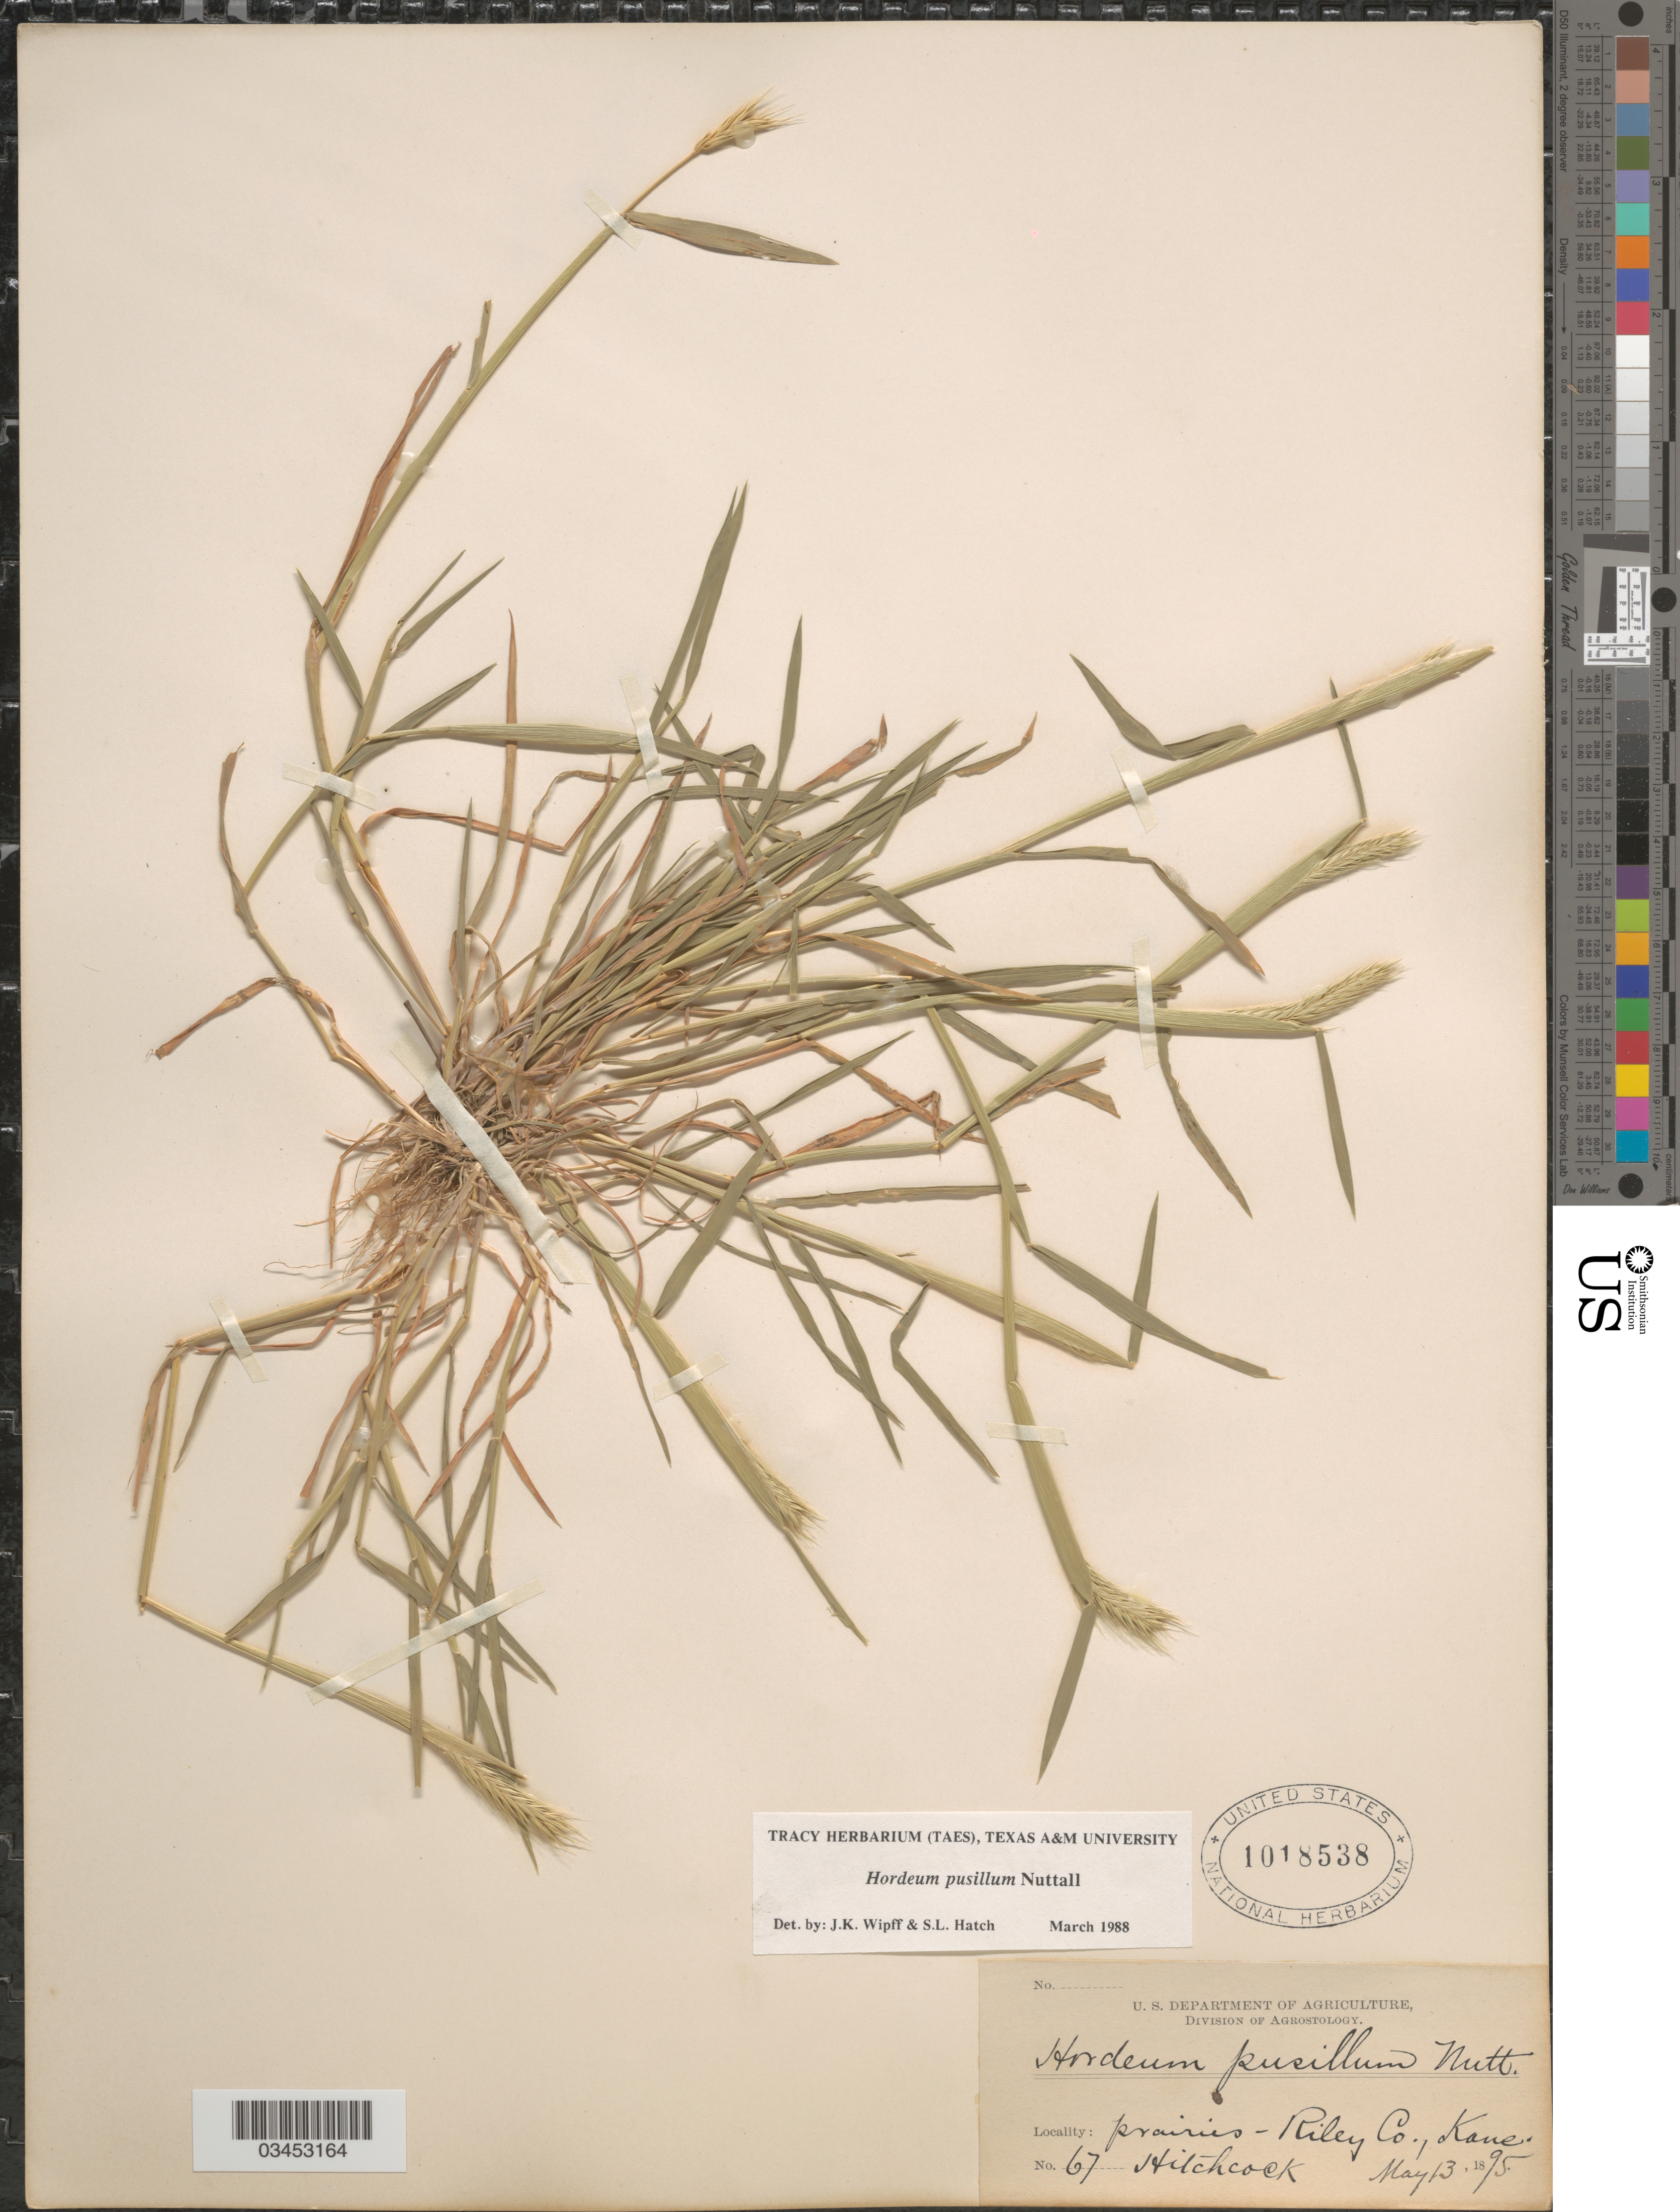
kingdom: Plantae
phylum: Tracheophyta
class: Liliopsida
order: Poales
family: Poaceae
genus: Hordeum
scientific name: Hordeum pusillum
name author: Nutt.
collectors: -- Hitchcock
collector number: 67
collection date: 1895-05-13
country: United States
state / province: Kansas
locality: Prairies - Riley Co.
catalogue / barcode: US 1018538